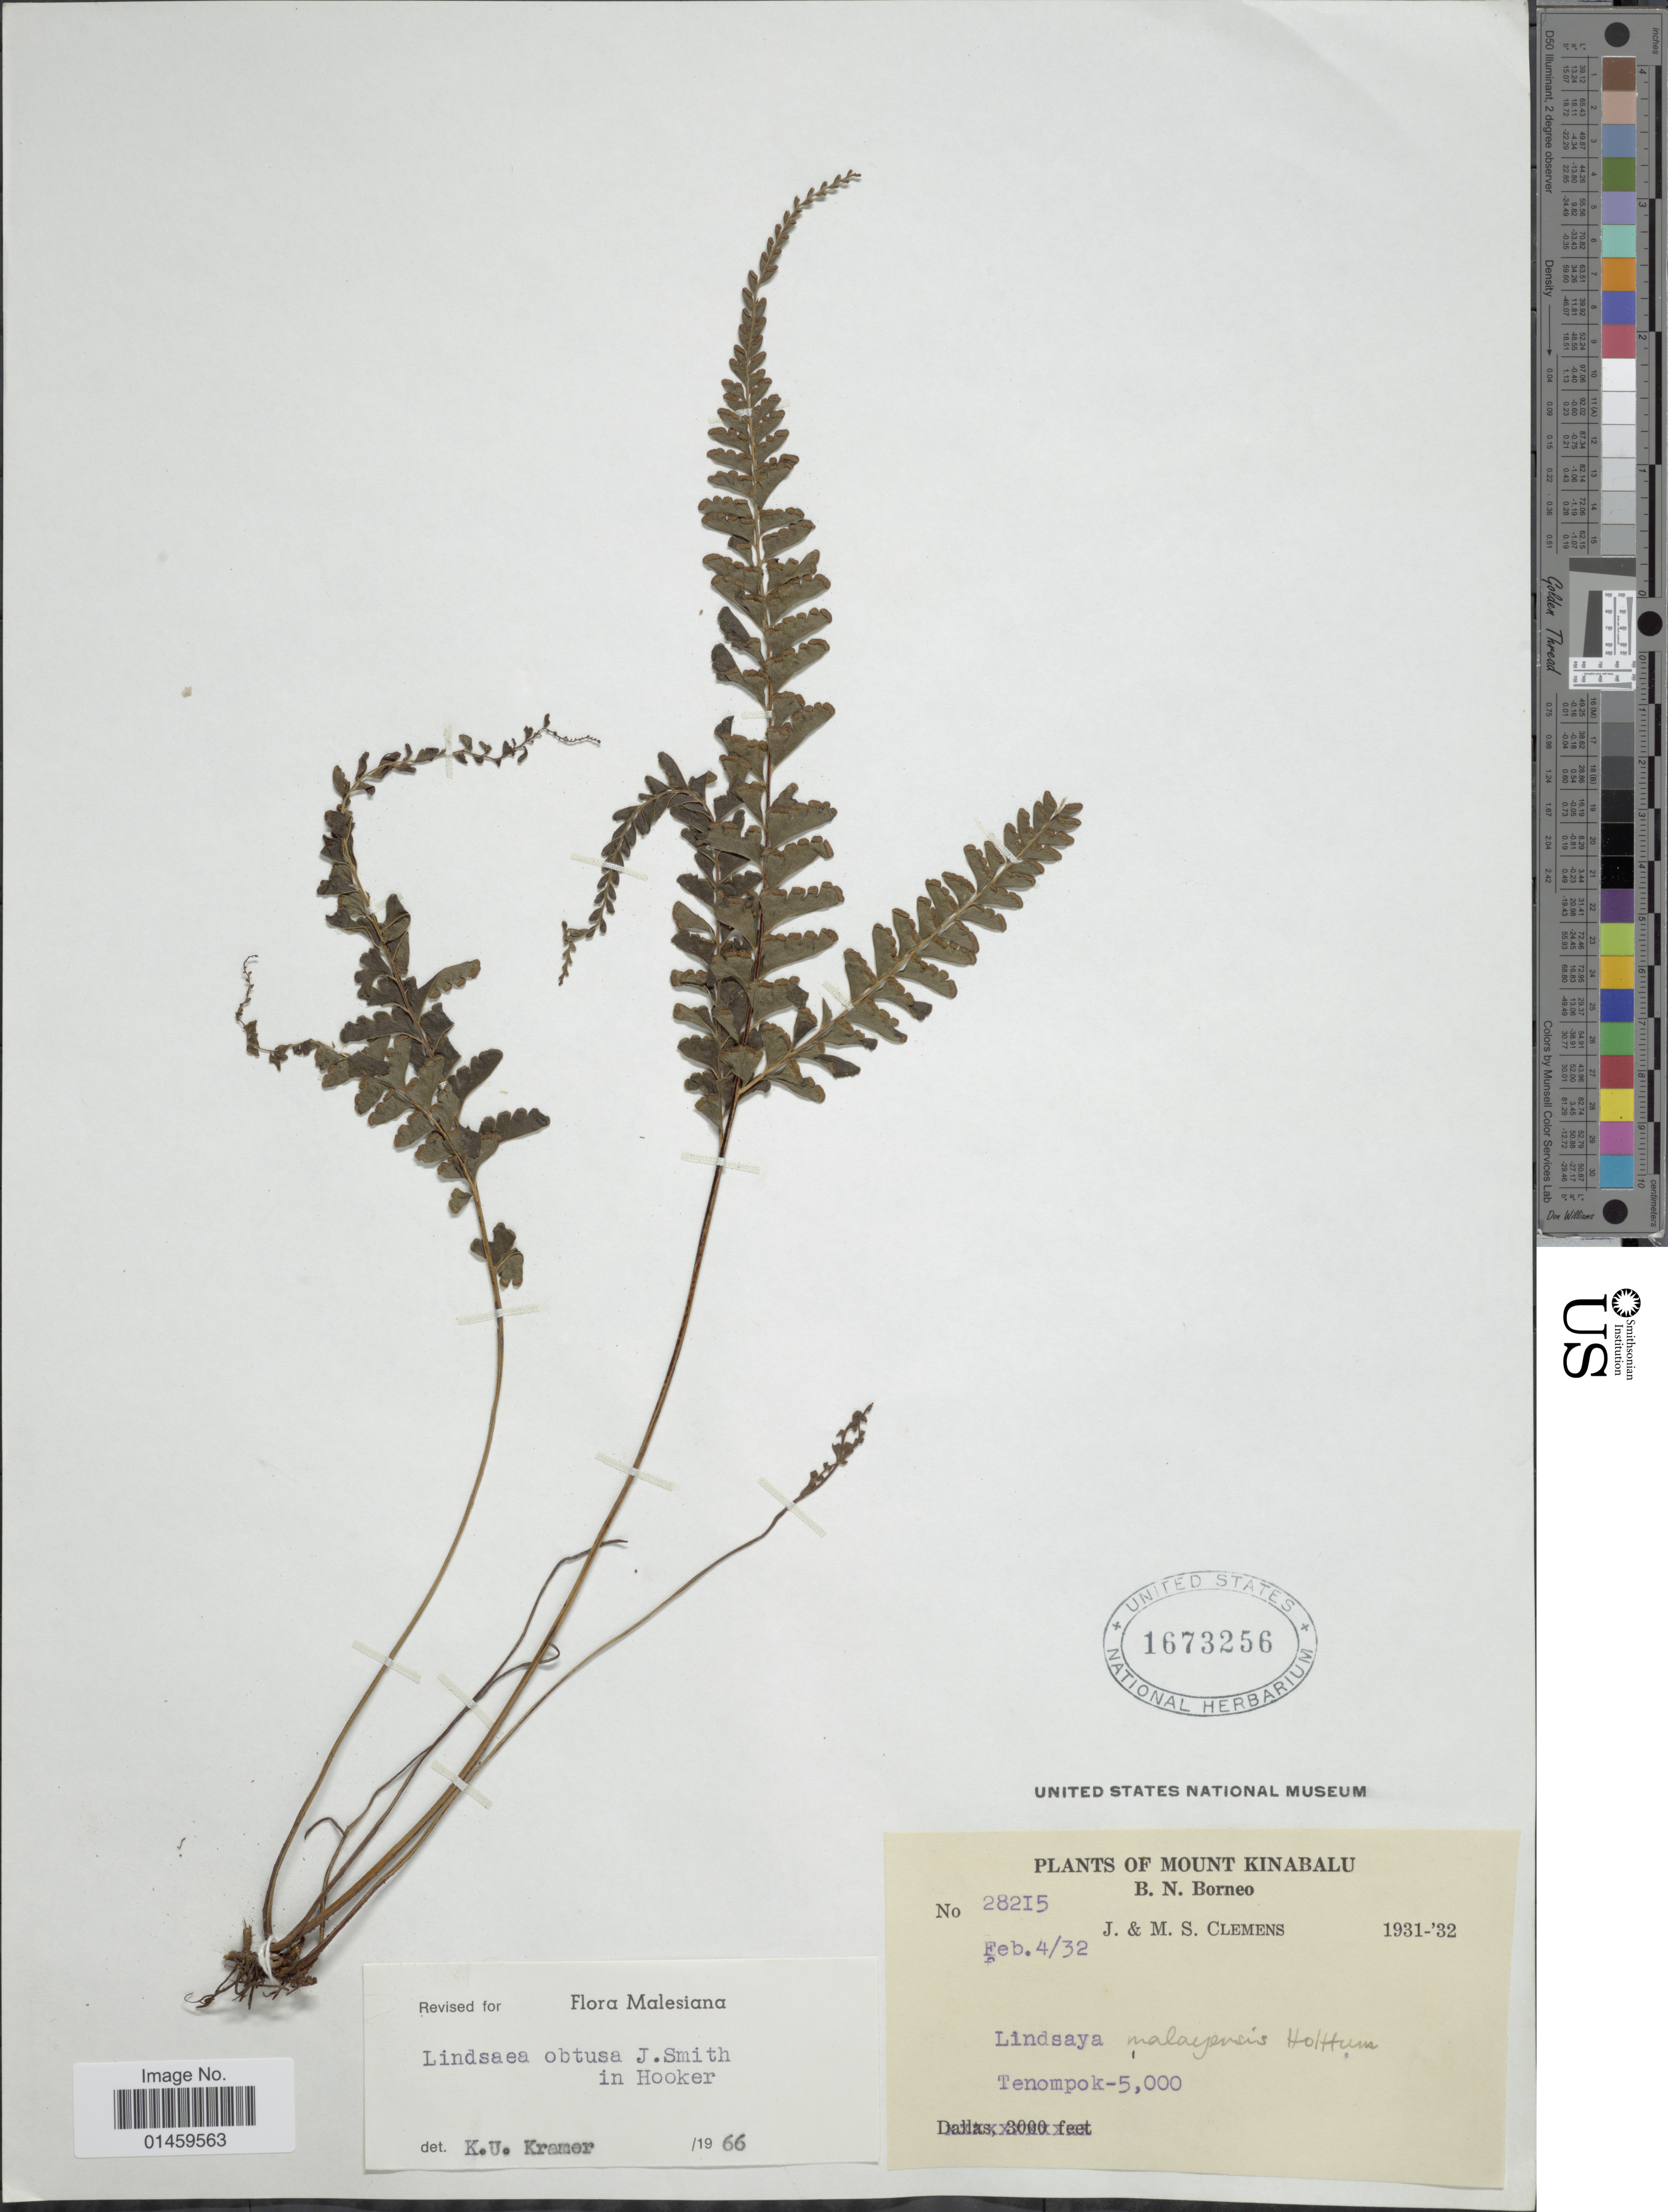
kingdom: Plantae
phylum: Tracheophyta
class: Polypodiopsida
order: Polypodiales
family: Lindsaeaceae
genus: Lindsaea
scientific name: Lindsaea obtusa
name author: J. Sm. ex Hook.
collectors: J. Clemens & M. S. Clemens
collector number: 28215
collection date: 1931/1932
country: Malaysia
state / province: Sabah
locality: Mount Kinabalu. B. N. Borneo. Tenompok.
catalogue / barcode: US 1673256